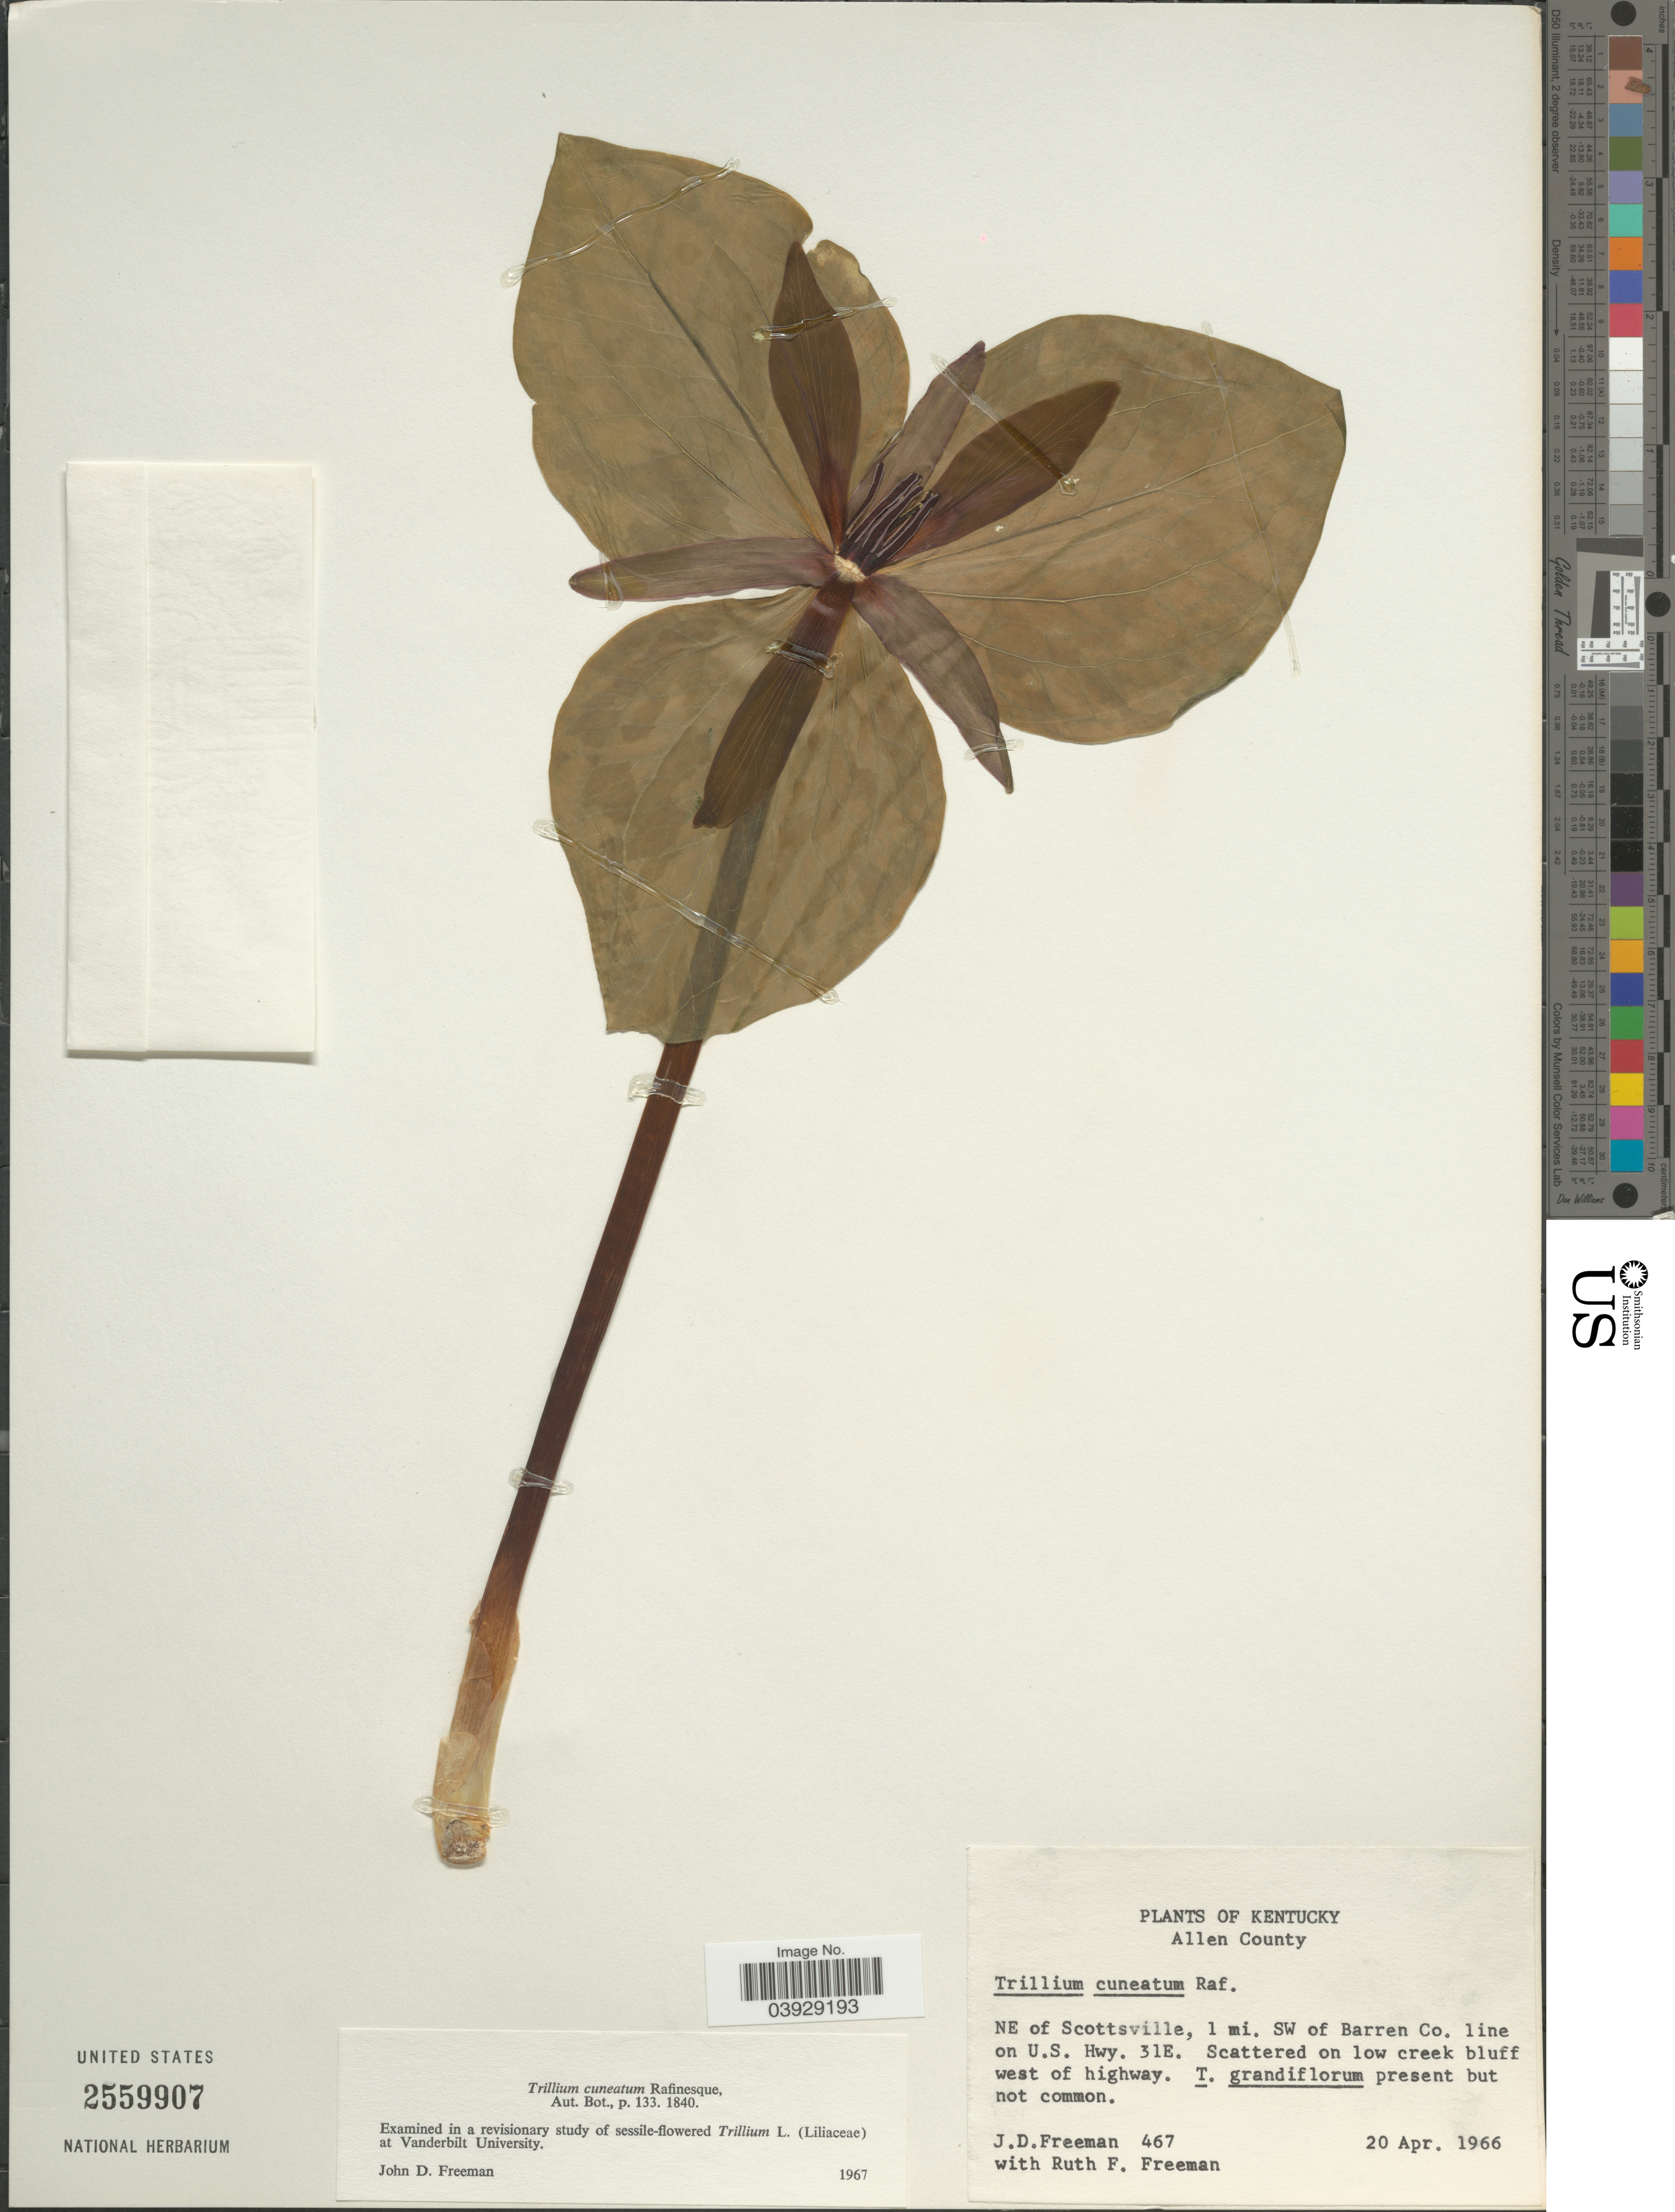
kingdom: Plantae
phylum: Tracheophyta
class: Liliopsida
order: Liliales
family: Melanthiaceae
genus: Trillium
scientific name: Trillium cuneatum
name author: Raf.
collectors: J. Freeman & R. Freeman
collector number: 467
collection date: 1966-04-20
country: United States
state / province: Kentucky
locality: Allen County. NE of Scottsville, 1 mi. SW of Barren Co. line on U.S. Hwy. 31E. Scattered on low creek bluff west of highway.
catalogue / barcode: US 2559907